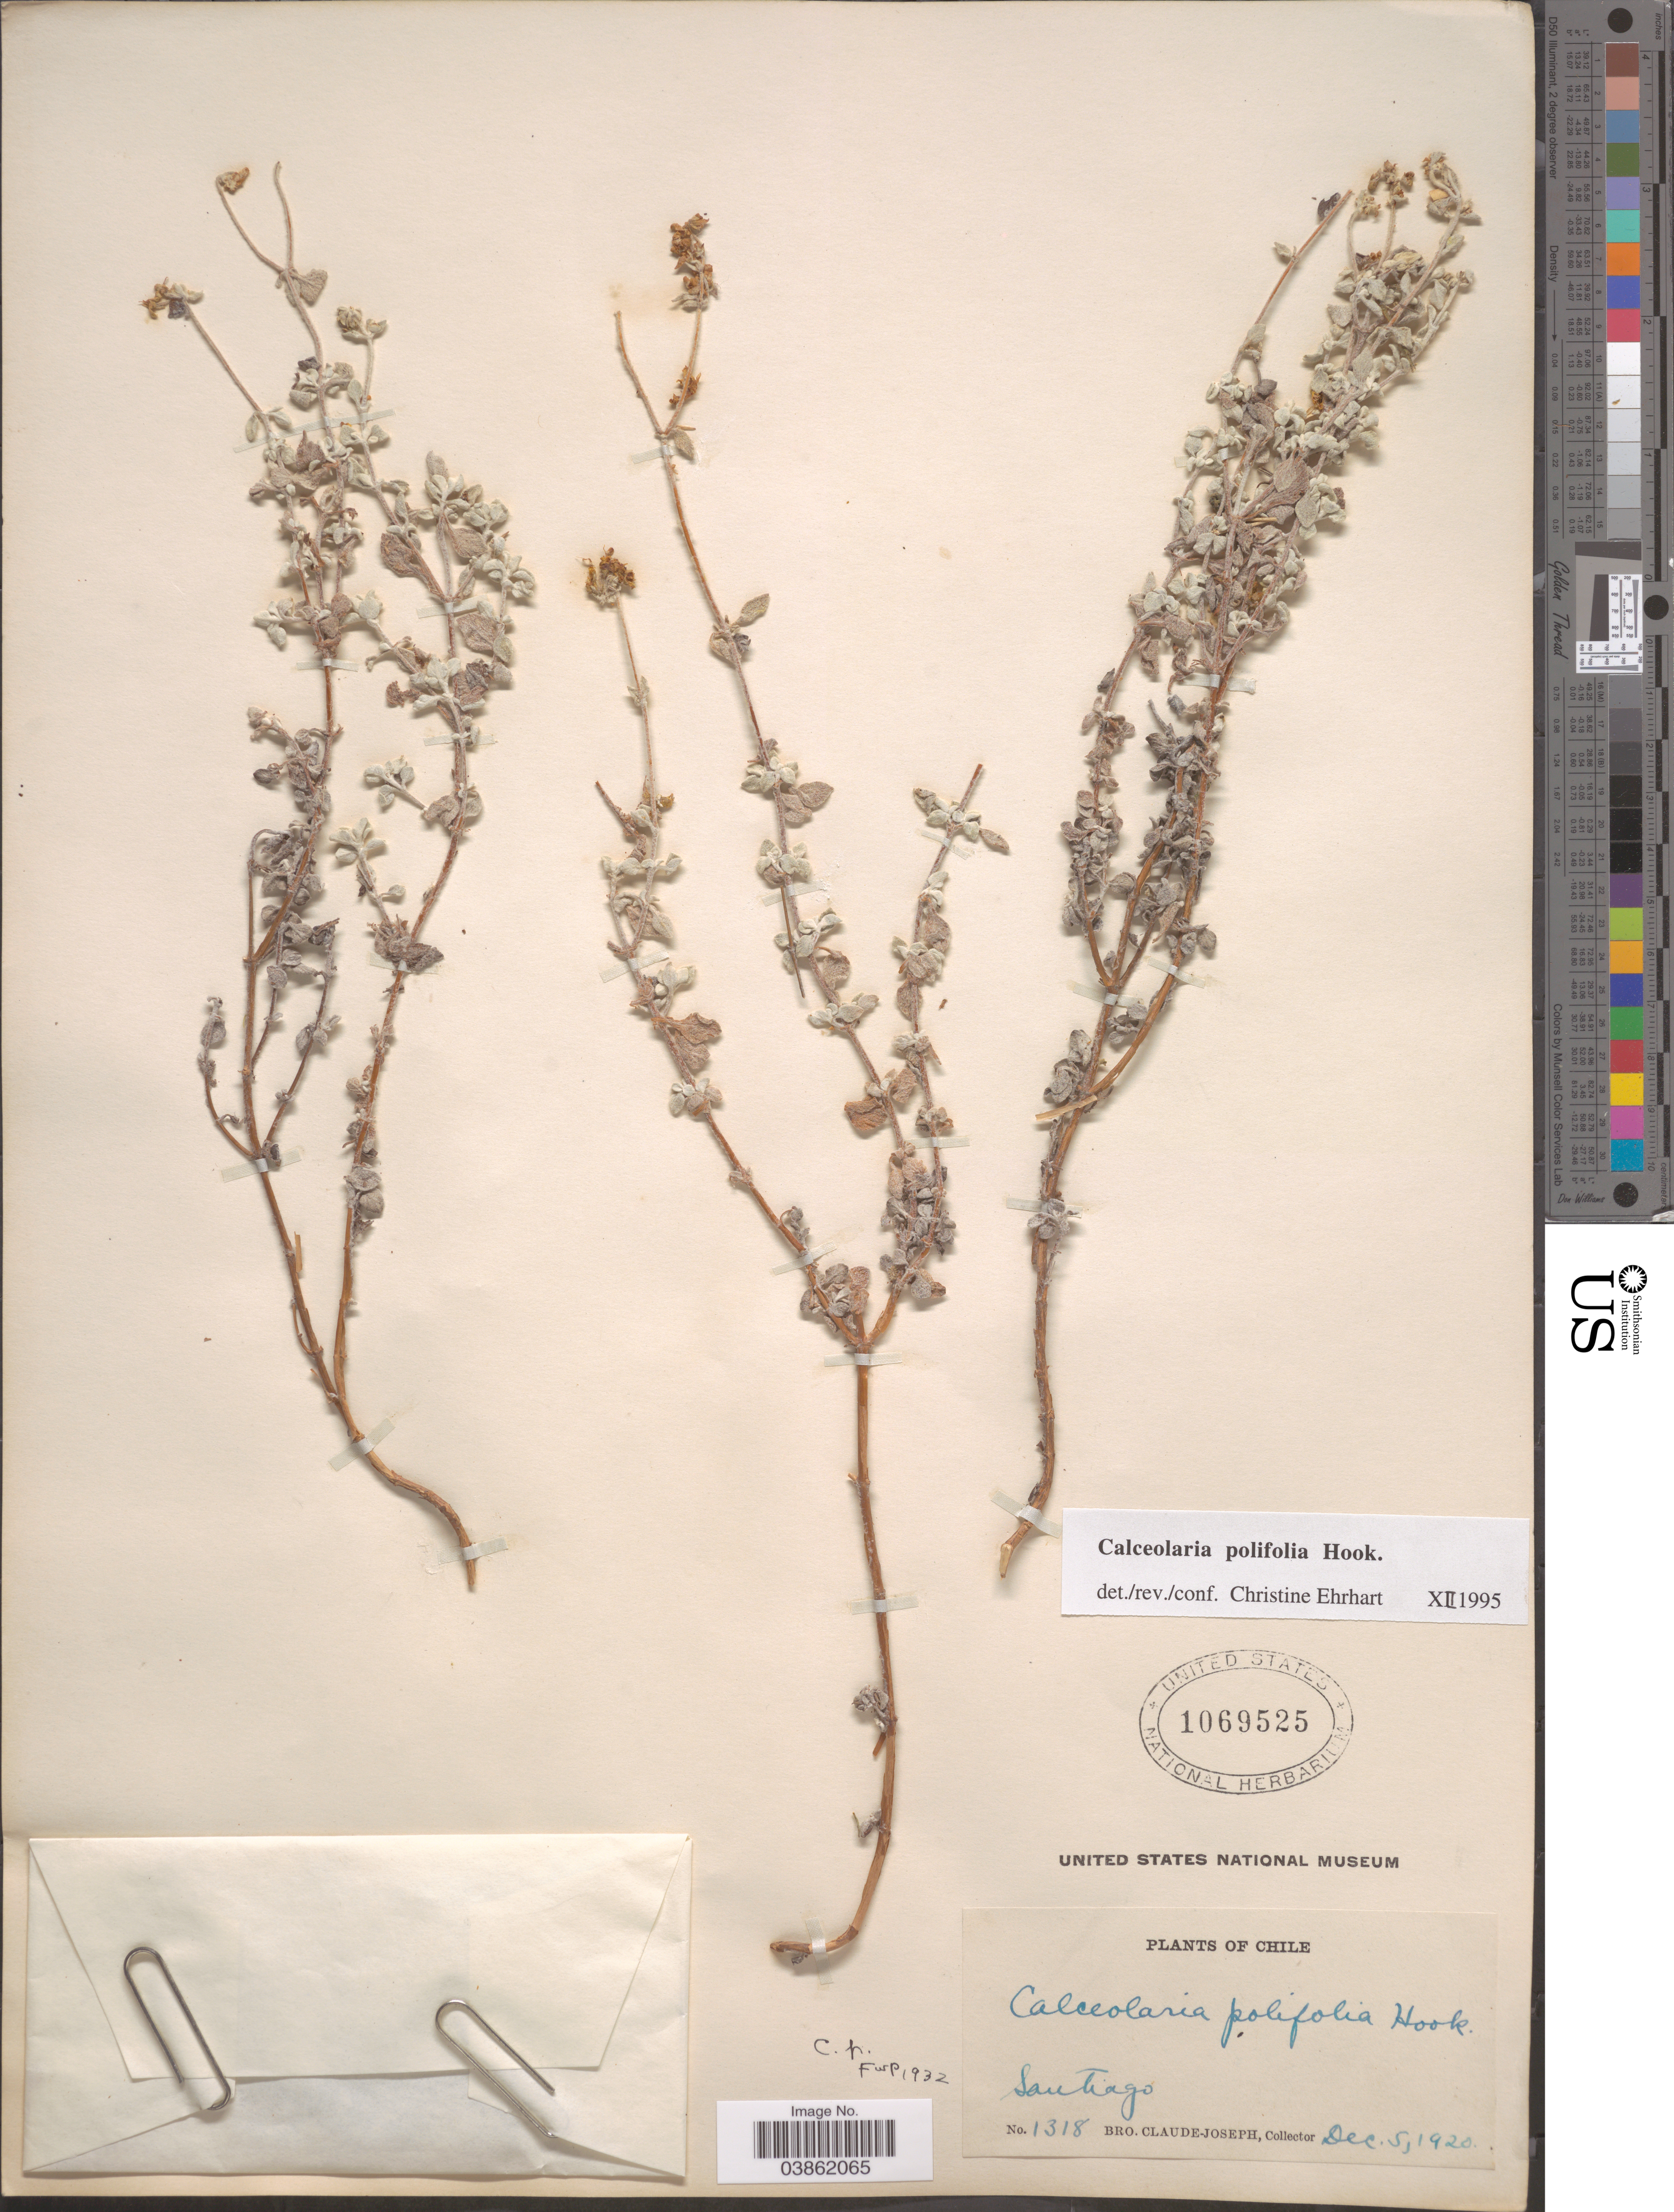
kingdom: Plantae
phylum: Tracheophyta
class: Magnoliopsida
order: Lamiales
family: Calceolariaceae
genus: Calceolaria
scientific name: Calceolaria polifolia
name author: Hook.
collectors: Bro. Claude-Joseph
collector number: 1318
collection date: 1920-12-05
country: Chile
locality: Santiago.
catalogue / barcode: US 1069525